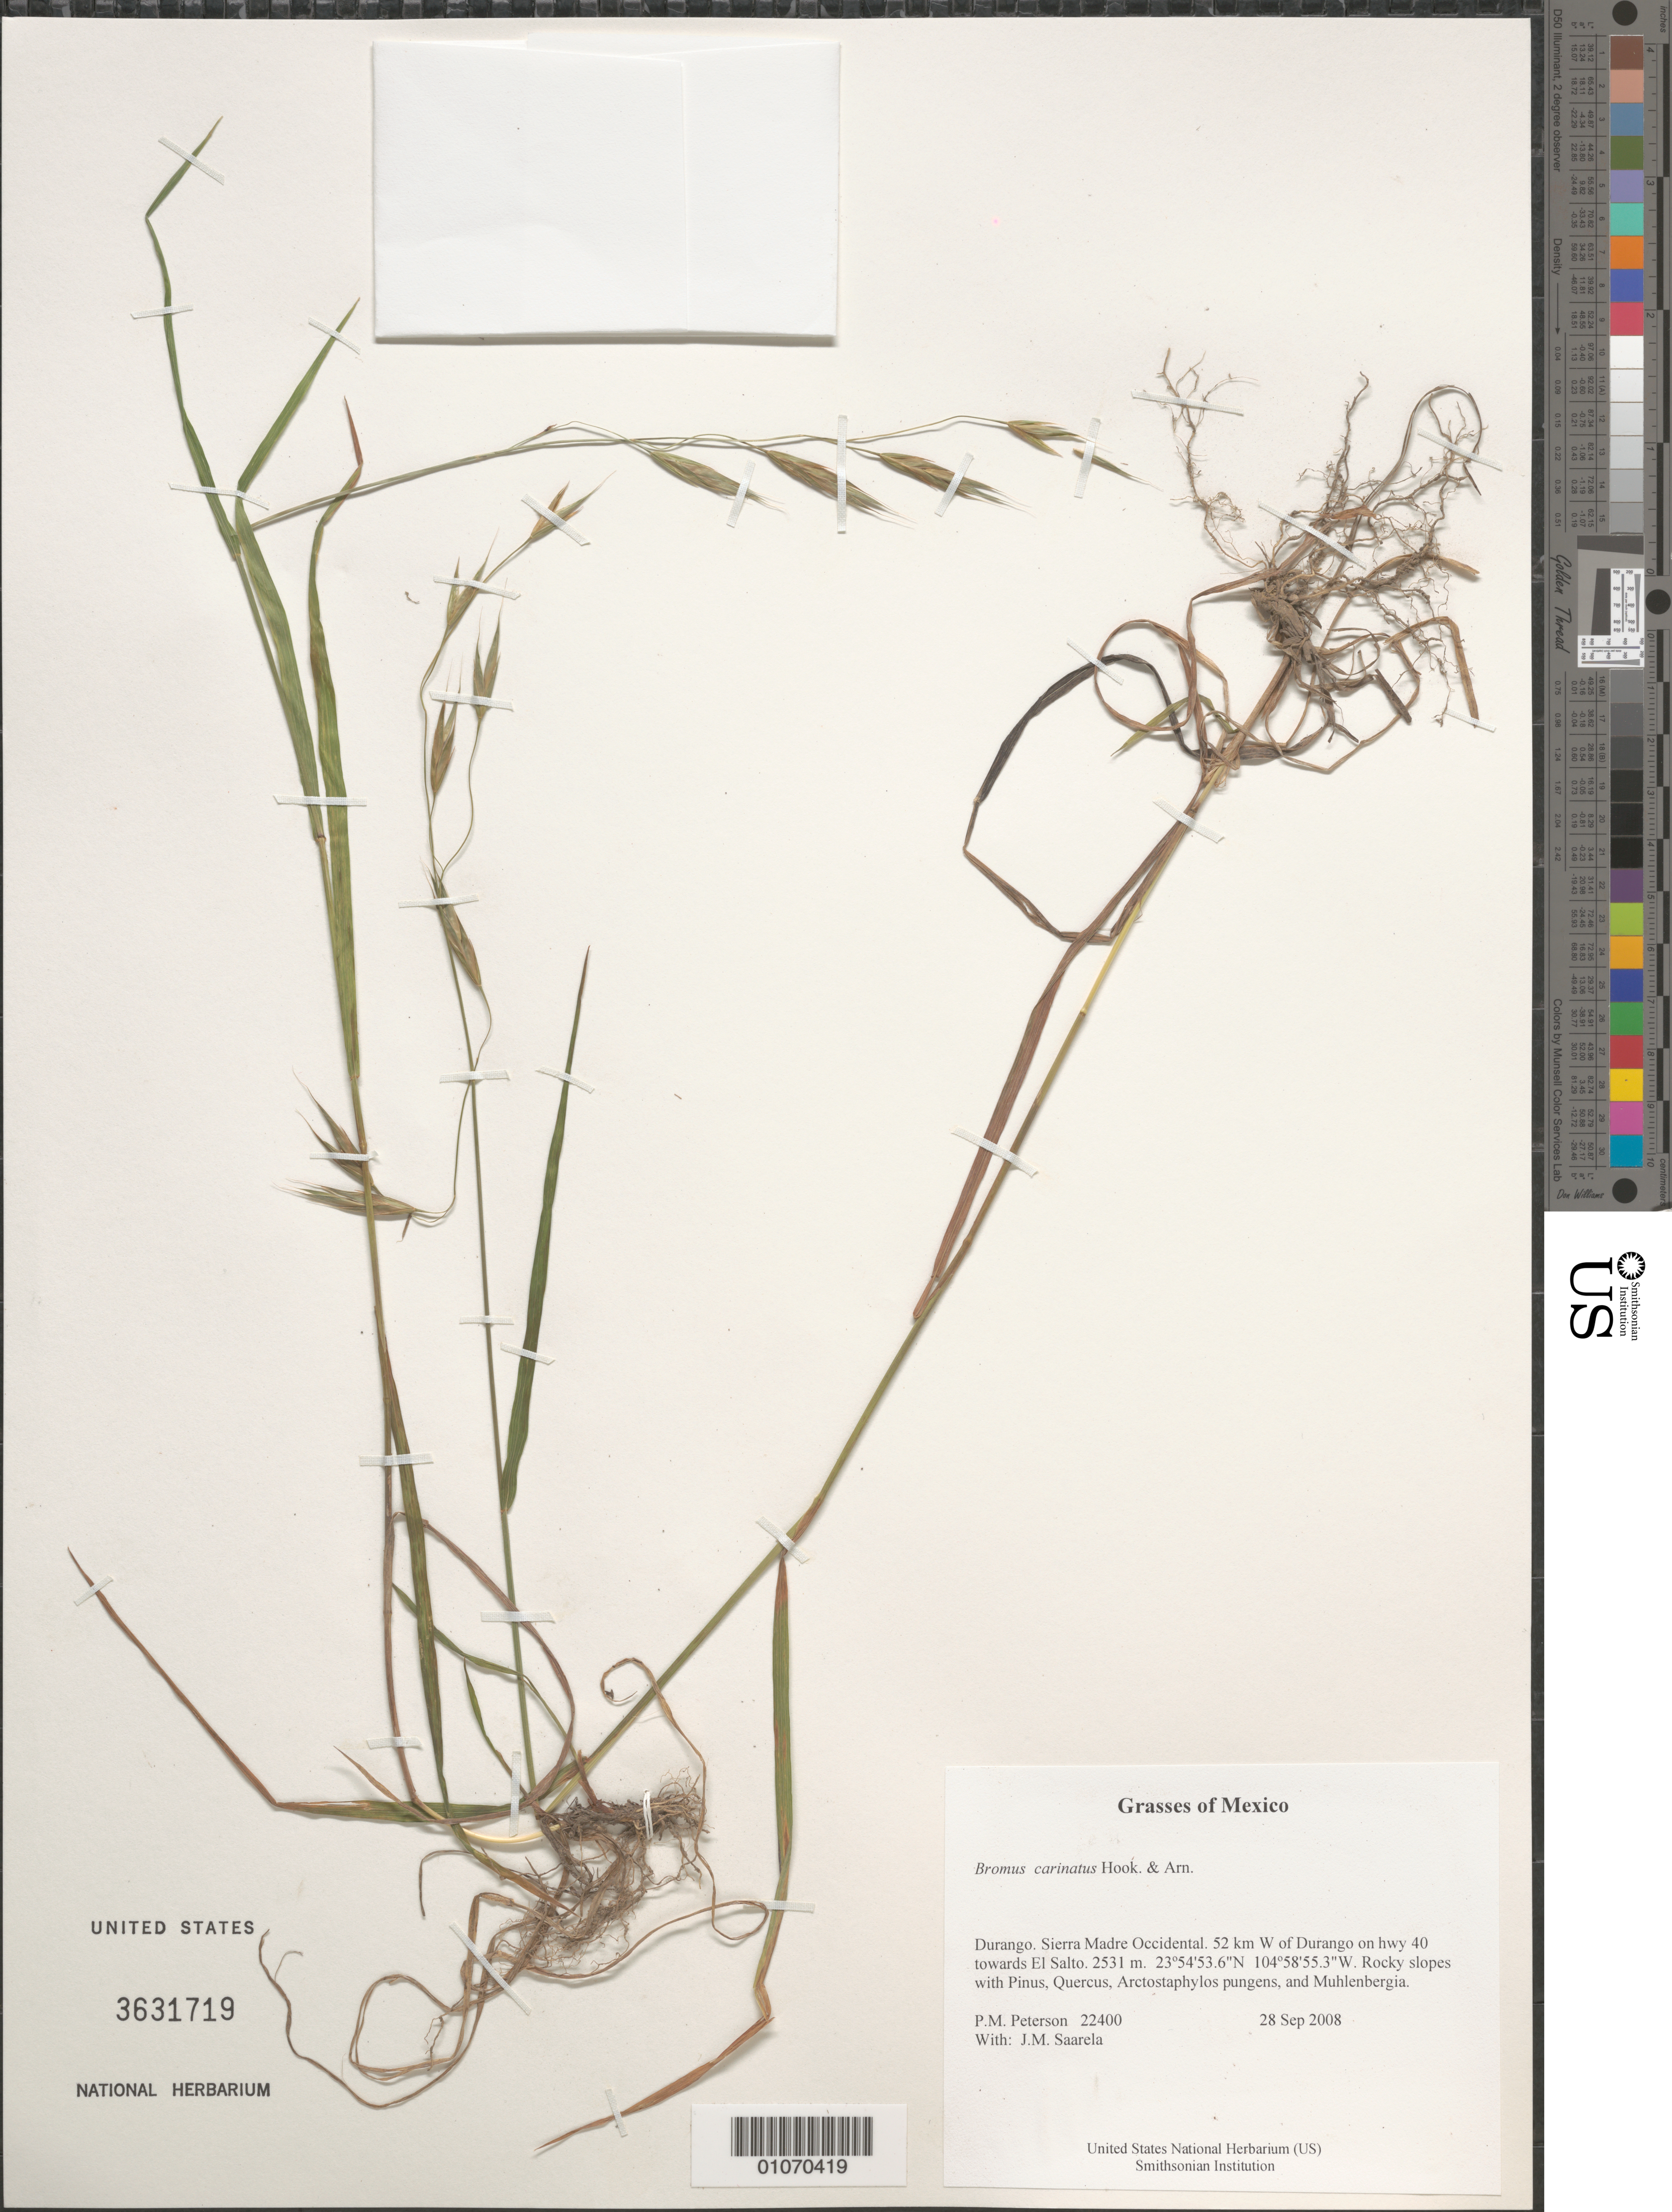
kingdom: Plantae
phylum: Tracheophyta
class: Liliopsida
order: Poales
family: Poaceae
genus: Bromus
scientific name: Bromus carinatus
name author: Hook. & Arn.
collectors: P. M. Peterson & J. Saarela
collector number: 22400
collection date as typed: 28 Sep 2008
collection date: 2008-09-28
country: Mexico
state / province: Durango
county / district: Sierra Madre Occidental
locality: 52 km W of Durango on hwy 40 towards El Salto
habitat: Rocky slopes with Pinus, Quercus, Arctostaphylos pungens, and Muhlenbergia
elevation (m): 2531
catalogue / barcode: US 3631719